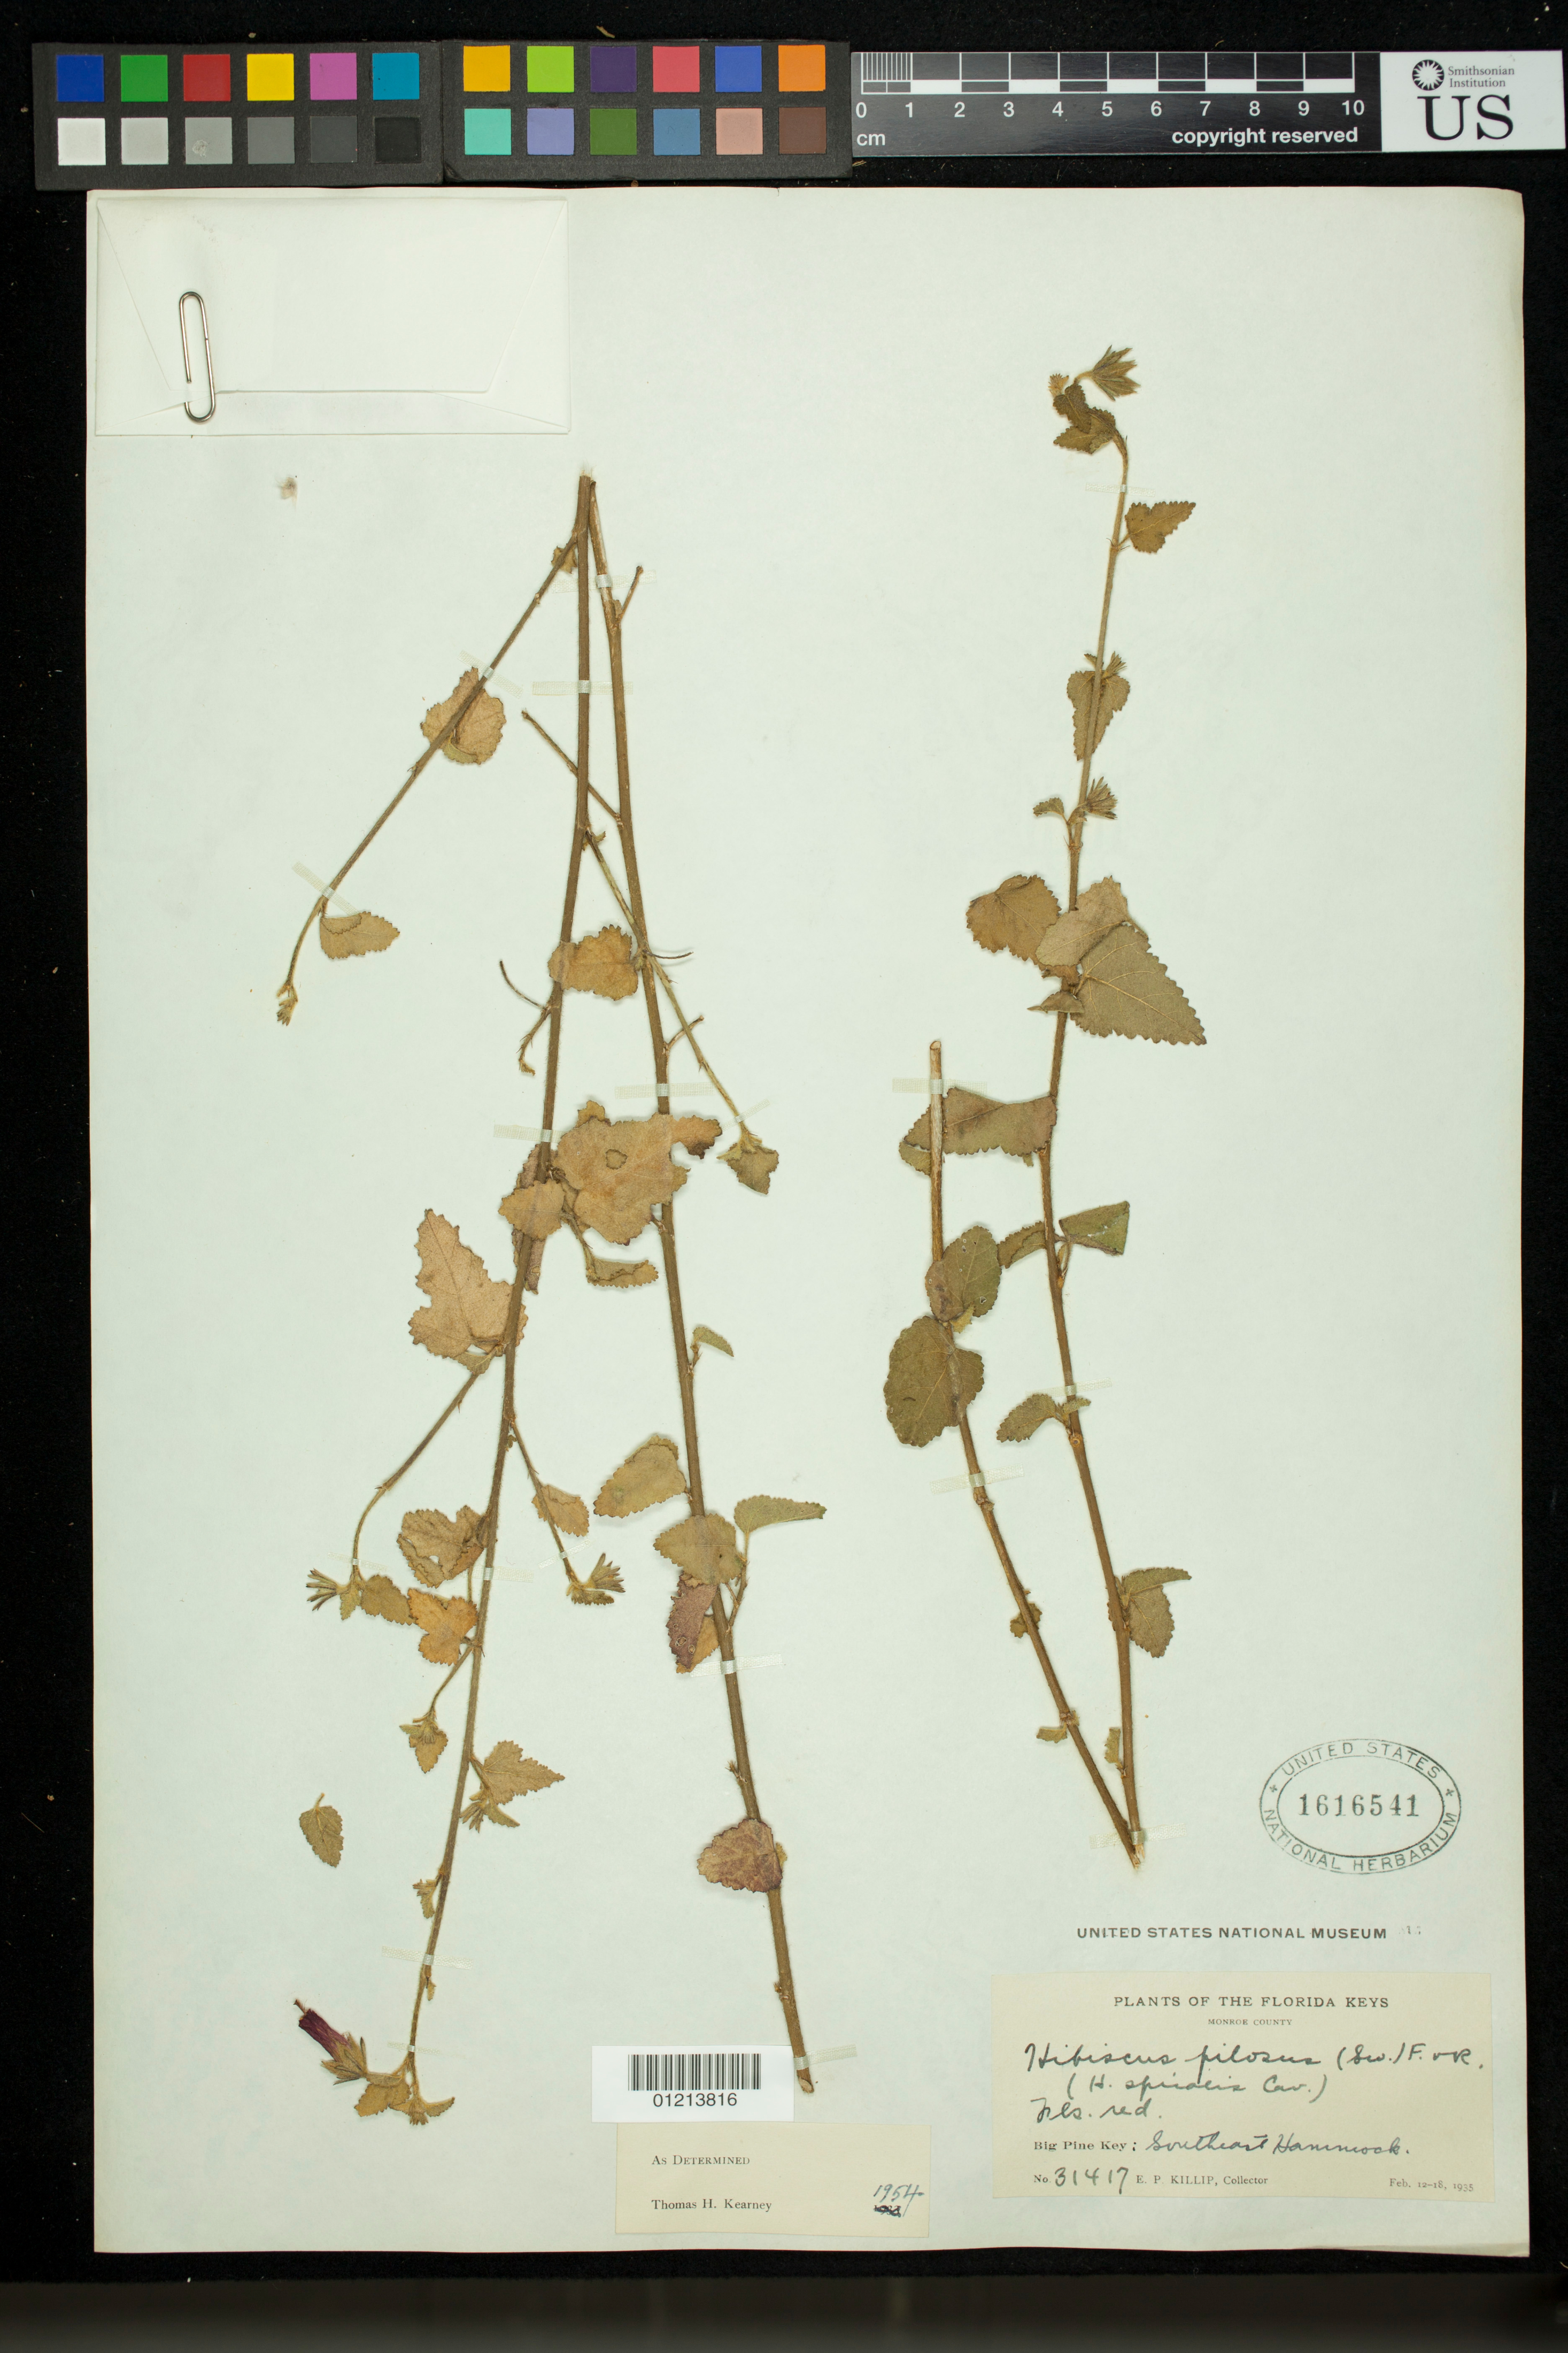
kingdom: Plantae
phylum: Tracheophyta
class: Magnoliopsida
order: Malvales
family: Malvaceae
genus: Hibiscus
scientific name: Hibiscus pilosus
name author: (Sw.) Fawc. & Rendle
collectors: E. P. Killip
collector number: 31417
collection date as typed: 12 Feb 1935 to 18 Feb 1935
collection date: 1935-02-12/1935-02-18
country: United States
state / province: Florida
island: Monroe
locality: Florida Keys. Monroe County. Big Pine Key: Southeast Hammock.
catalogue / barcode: US 1616541